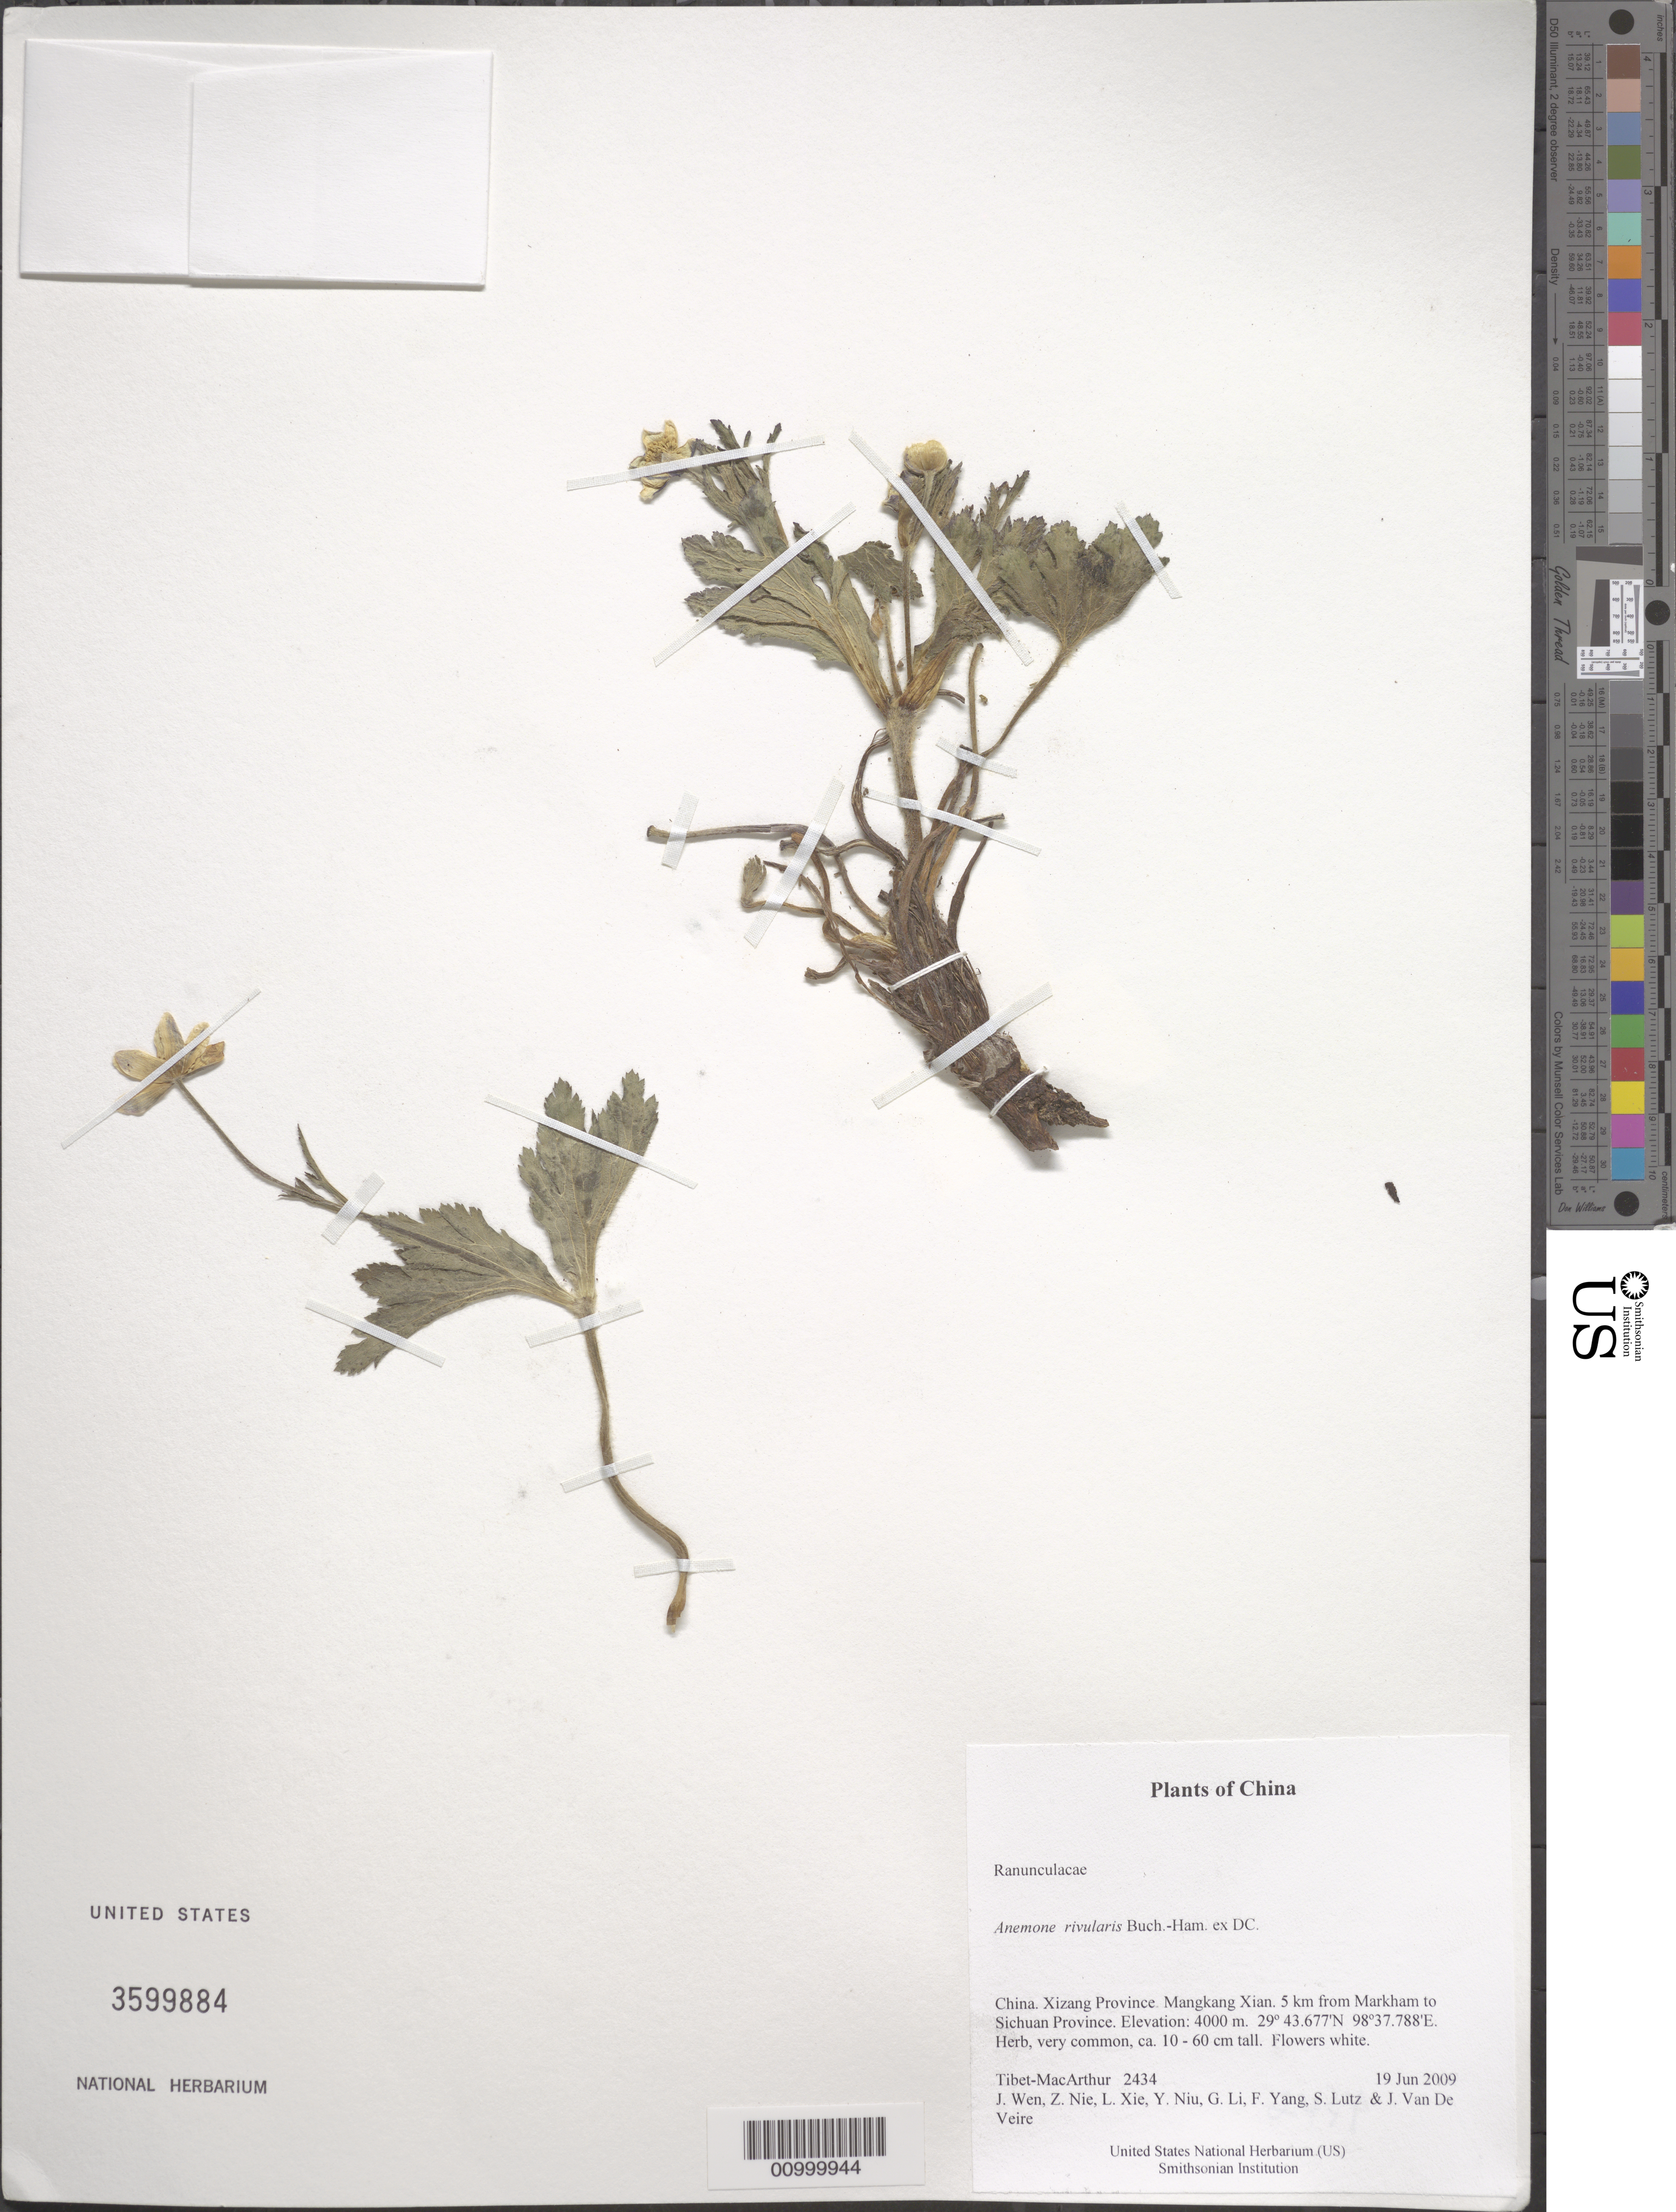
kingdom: Plantae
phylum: Tracheophyta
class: Magnoliopsida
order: Ranunculales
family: Ranunculaceae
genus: Anemone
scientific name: Anemone rivularis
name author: Buch.-Ham. ex DC.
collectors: Tibet-MacArthur, J. Wen, Z. Nie, L. Xie, Y. Niu, G. Li, F. Yang, S. Lutz & J. Van De Veire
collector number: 2434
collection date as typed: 19 Jun 2009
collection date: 2009-06-19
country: China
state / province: Xizang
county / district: Mangkang Xian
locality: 5 km from Markham to Sichuan Province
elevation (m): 4000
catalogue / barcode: US 3599884